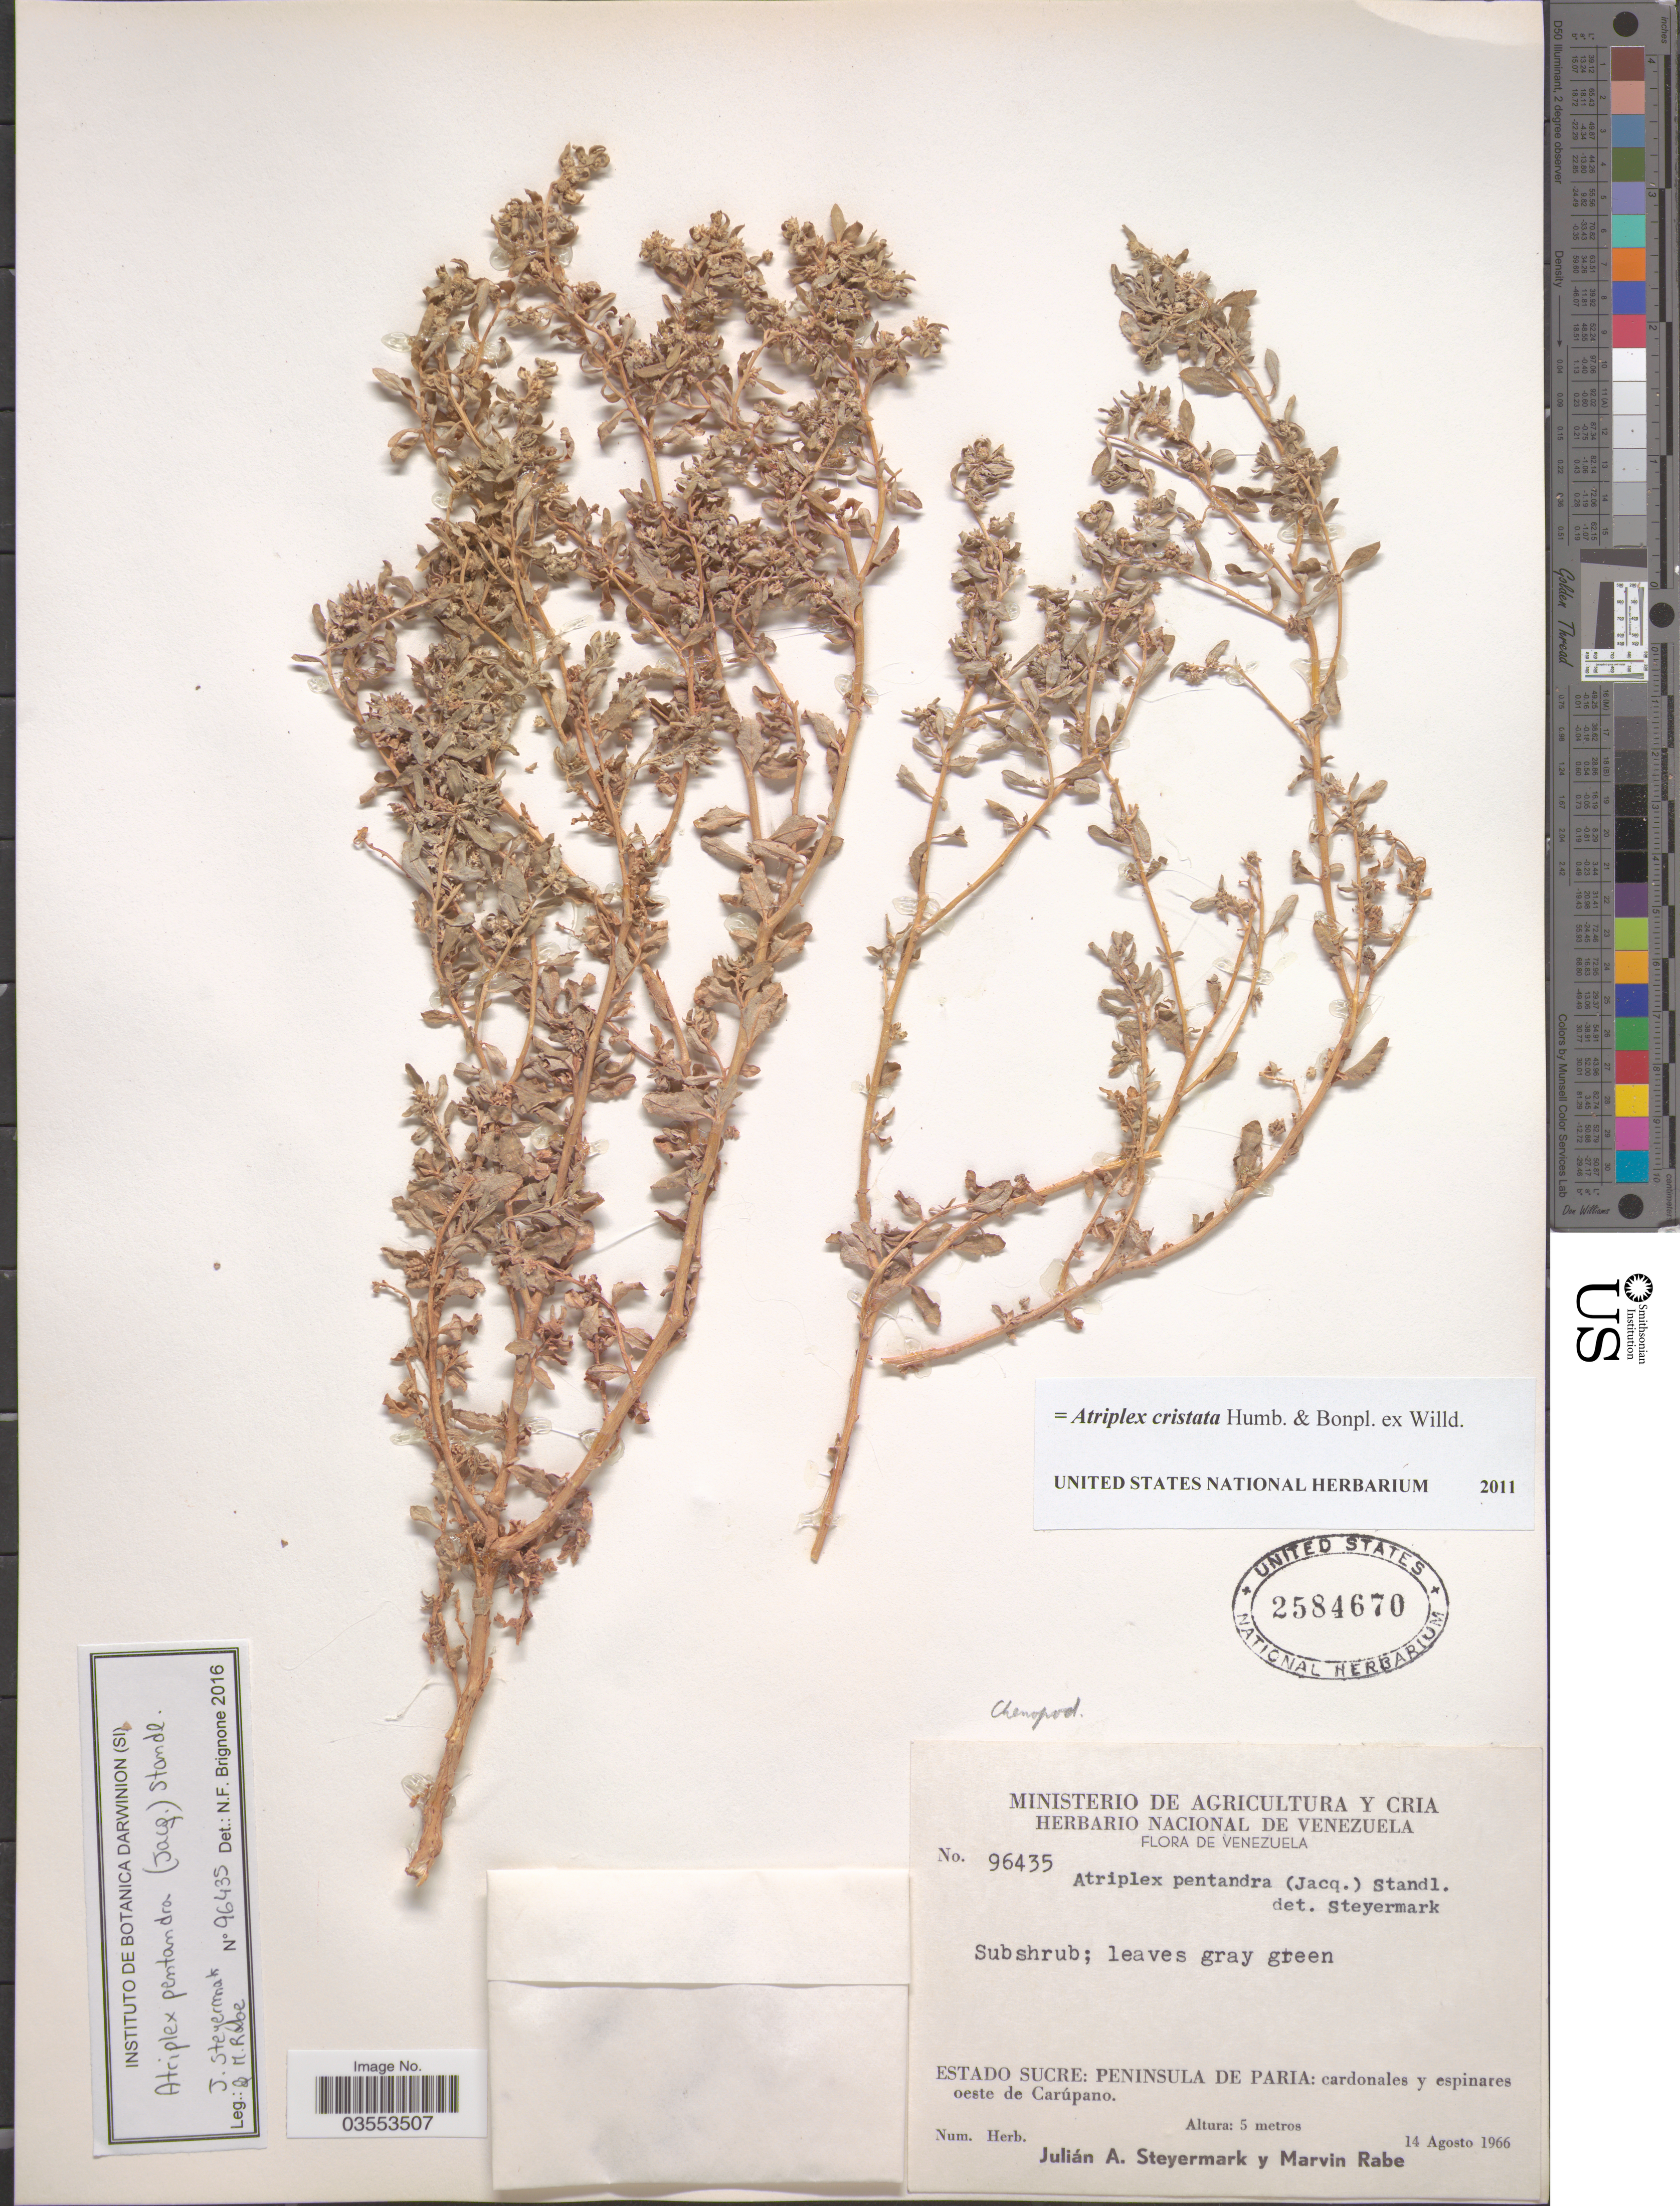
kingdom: Plantae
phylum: Tracheophyta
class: Magnoliopsida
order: Caryophyllales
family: Amaranthaceae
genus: Atriplex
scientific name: Atriplex pentandra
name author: (Jacq.) Standl.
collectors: J. Steyermark & M. Rabe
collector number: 96435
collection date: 1966-08-14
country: Venezuela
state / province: Sucre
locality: Peninsula de Paria: cardonales y espinares oeste de Carúpano.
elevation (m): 5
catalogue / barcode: US 2584670